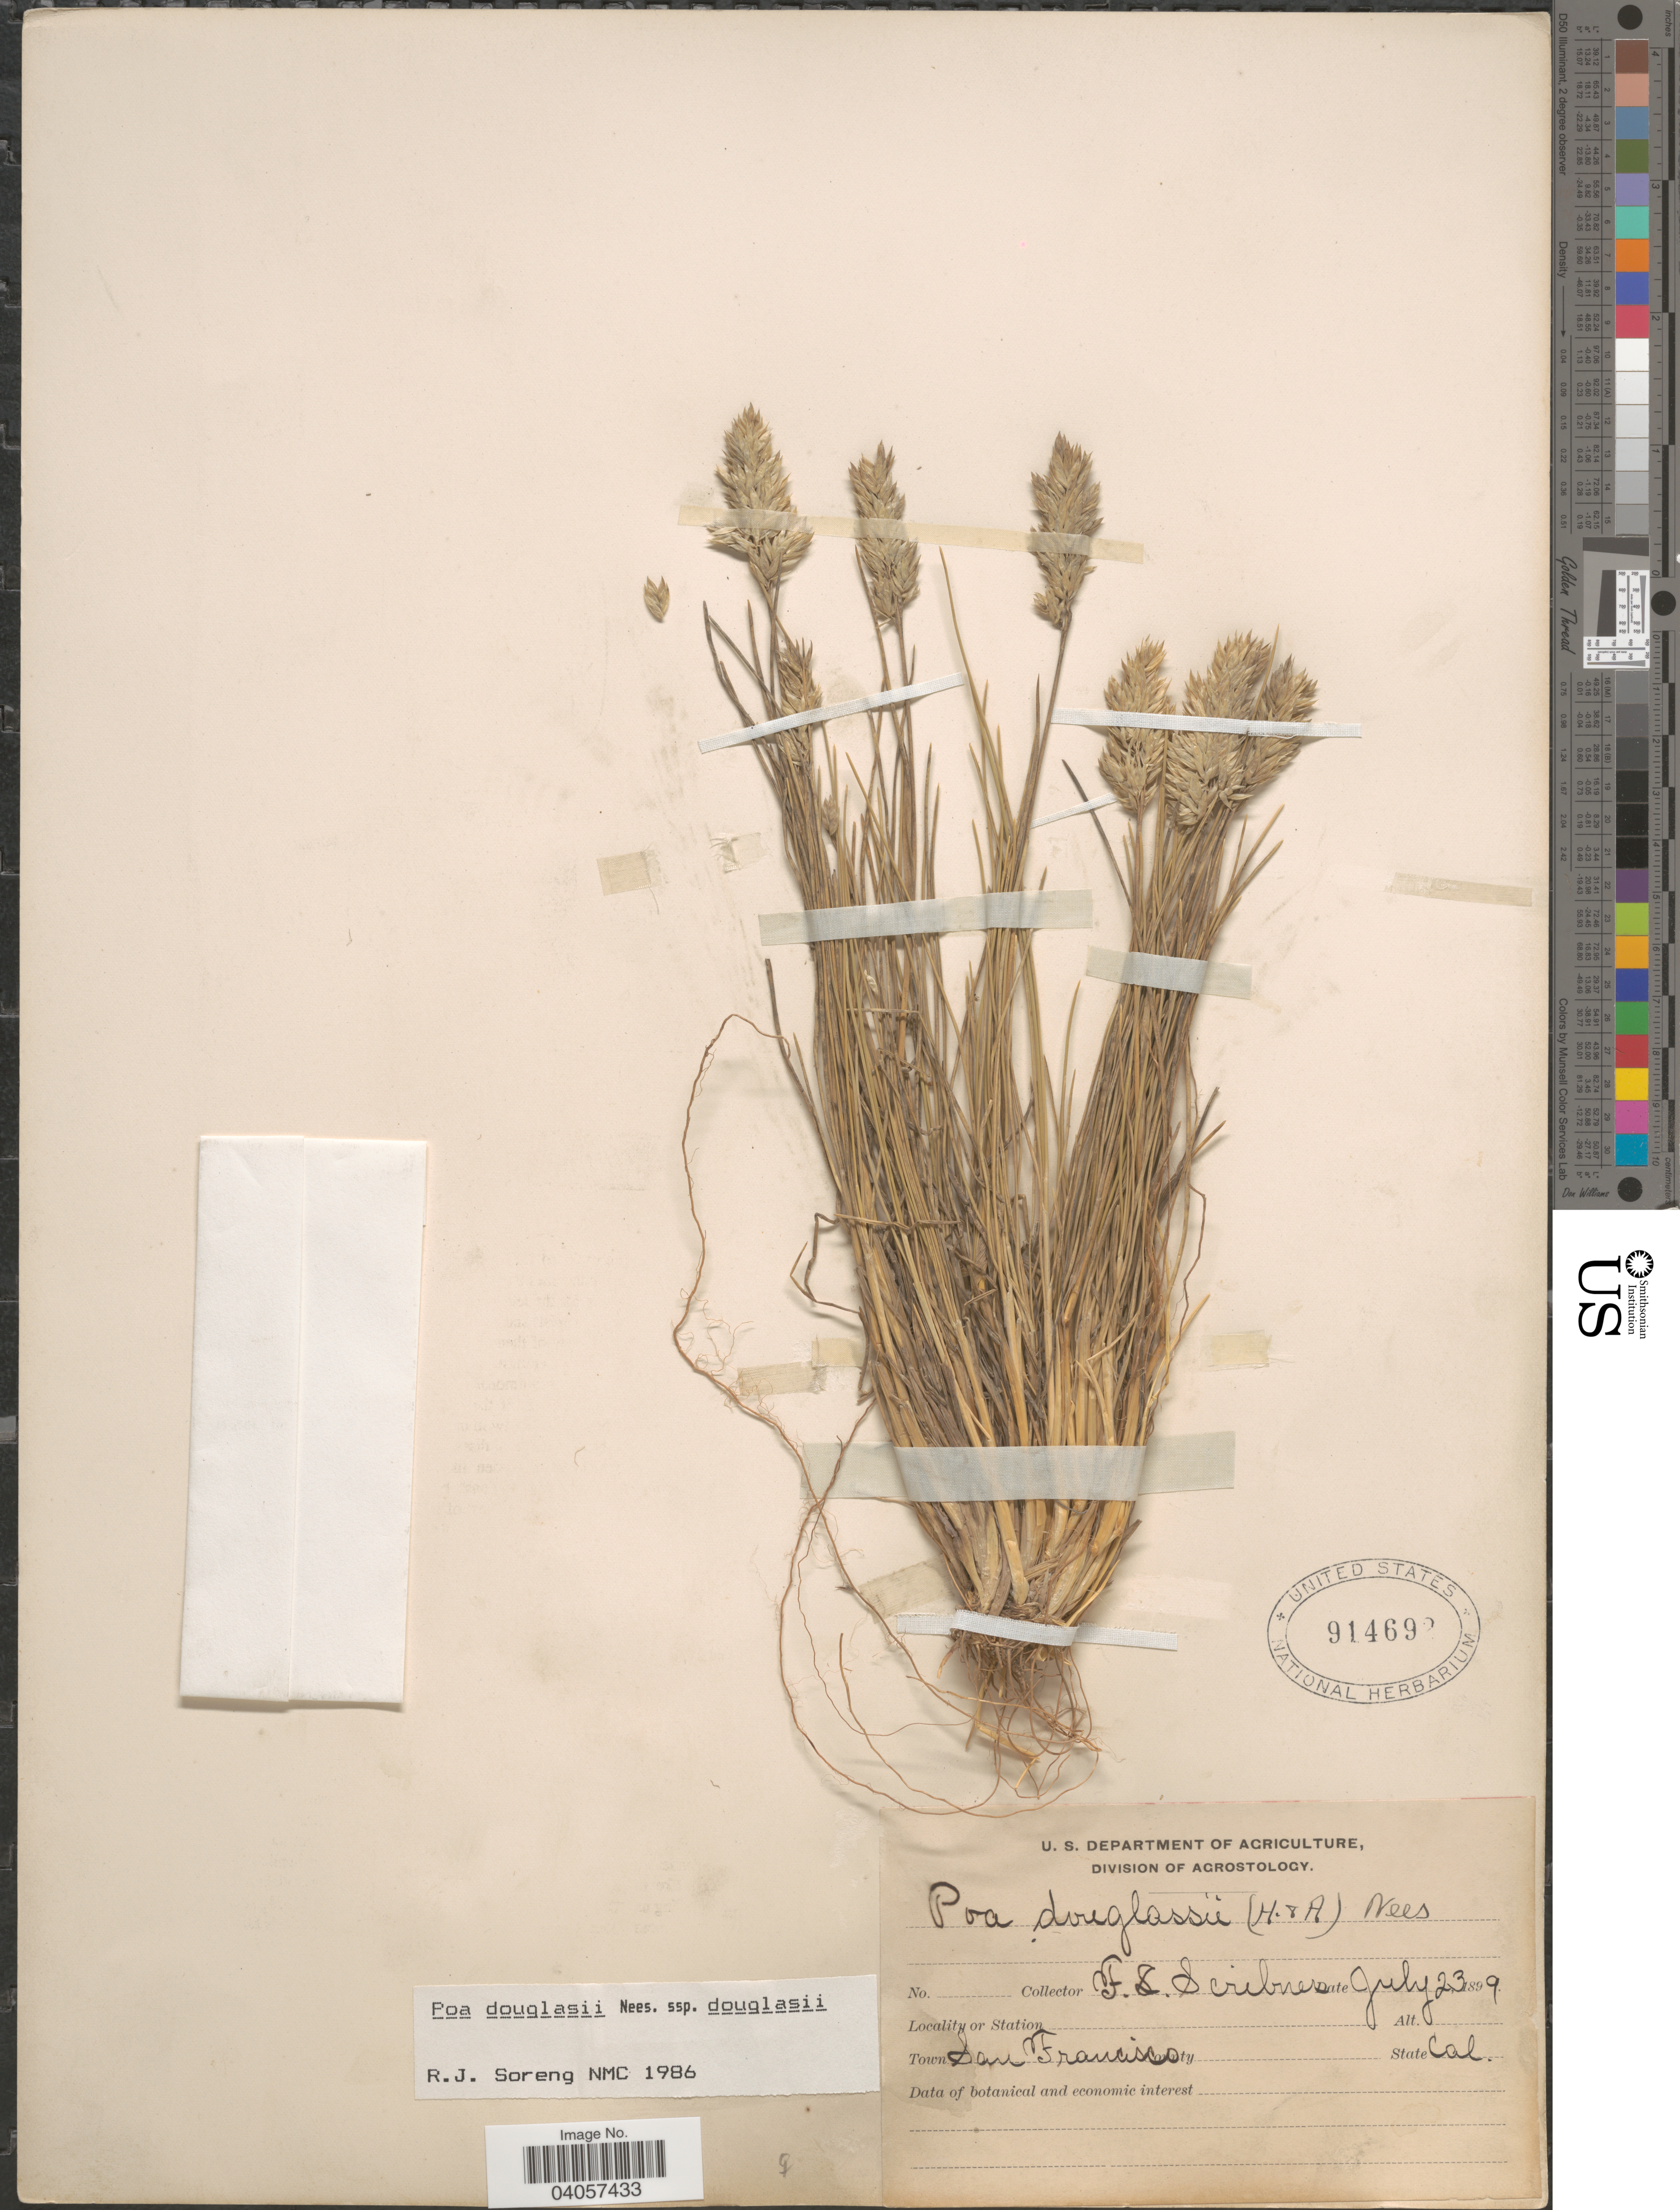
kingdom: Plantae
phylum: Tracheophyta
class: Liliopsida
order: Poales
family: Poaceae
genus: Poa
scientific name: Poa douglasii subsp. douglasii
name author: Nees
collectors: F. Scribner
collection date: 1899-07-23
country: United States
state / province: California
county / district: San Francisco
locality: Town San Francisco.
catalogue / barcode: US 914692